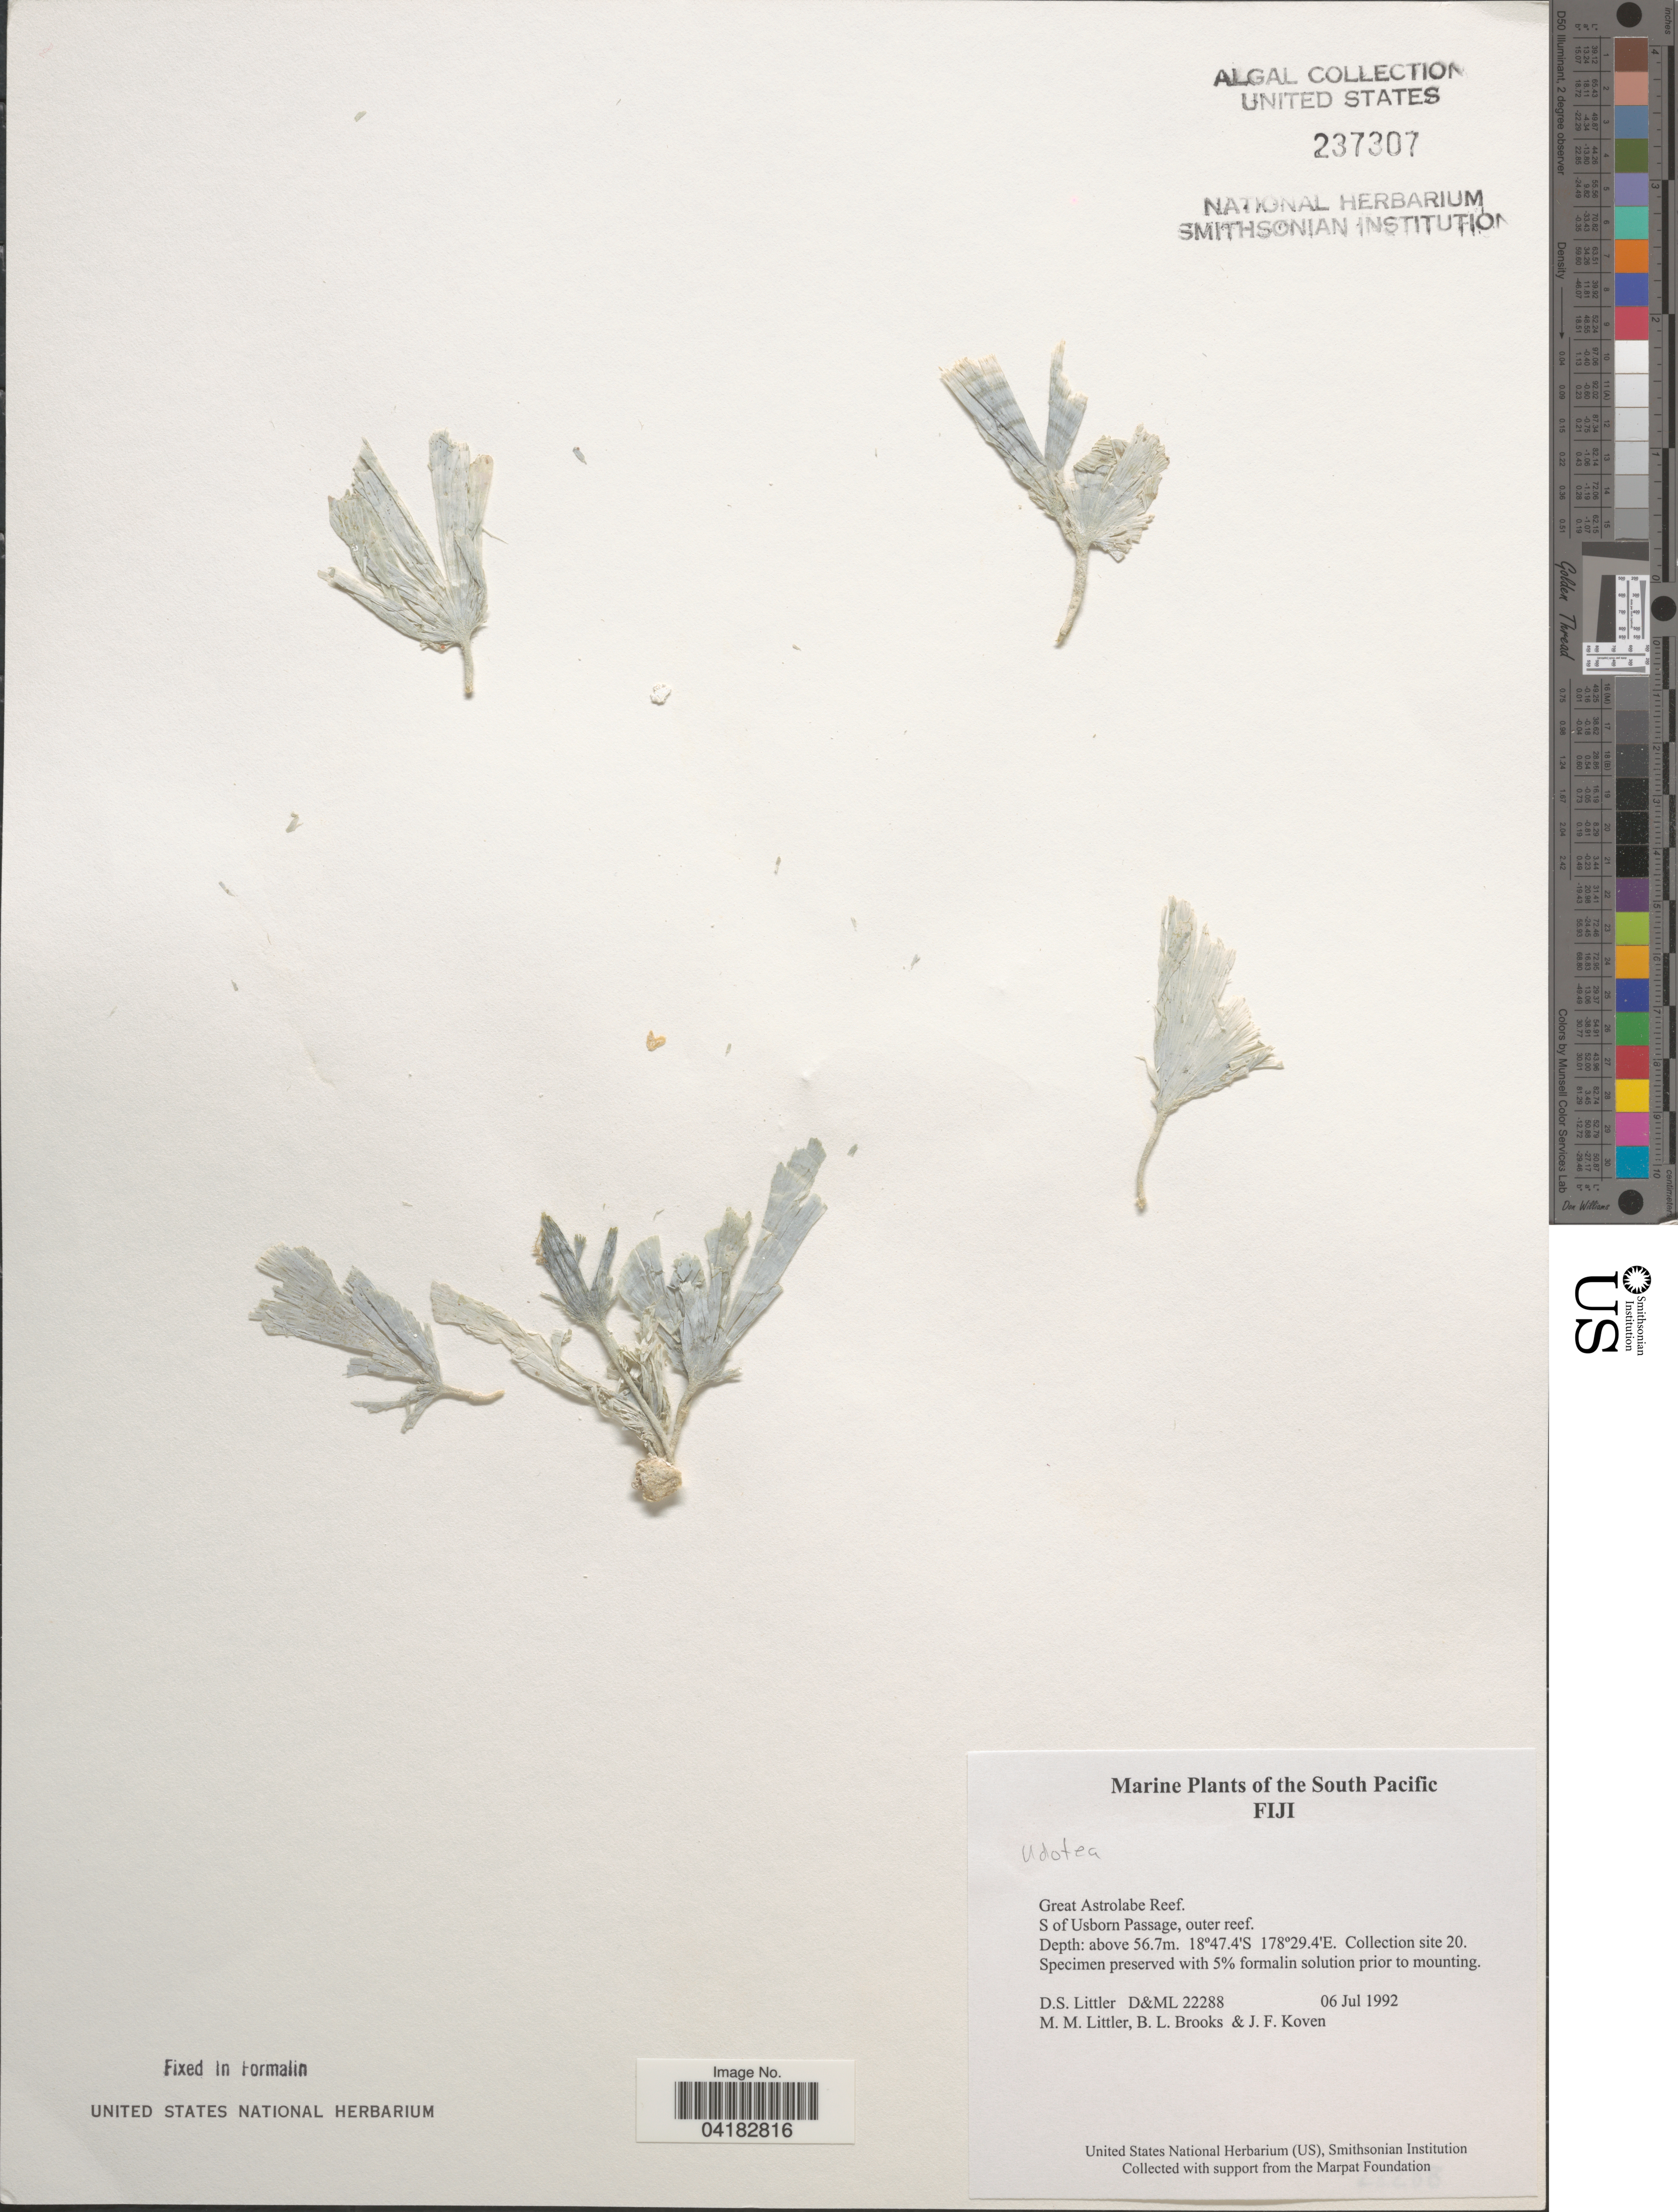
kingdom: Plantae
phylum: Chlorophyta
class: Ulvophyceae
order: Bryopsidales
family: Udoteaceae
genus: Udotea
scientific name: Udotea sp.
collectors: D. S. Littler, B. Brooks & J. Koven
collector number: D&ML22288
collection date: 1992-07-06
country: Fiji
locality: Great Astrolabe Reef. S of Usborn Passage, outer reef. Collection site 20.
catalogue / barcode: US 237307